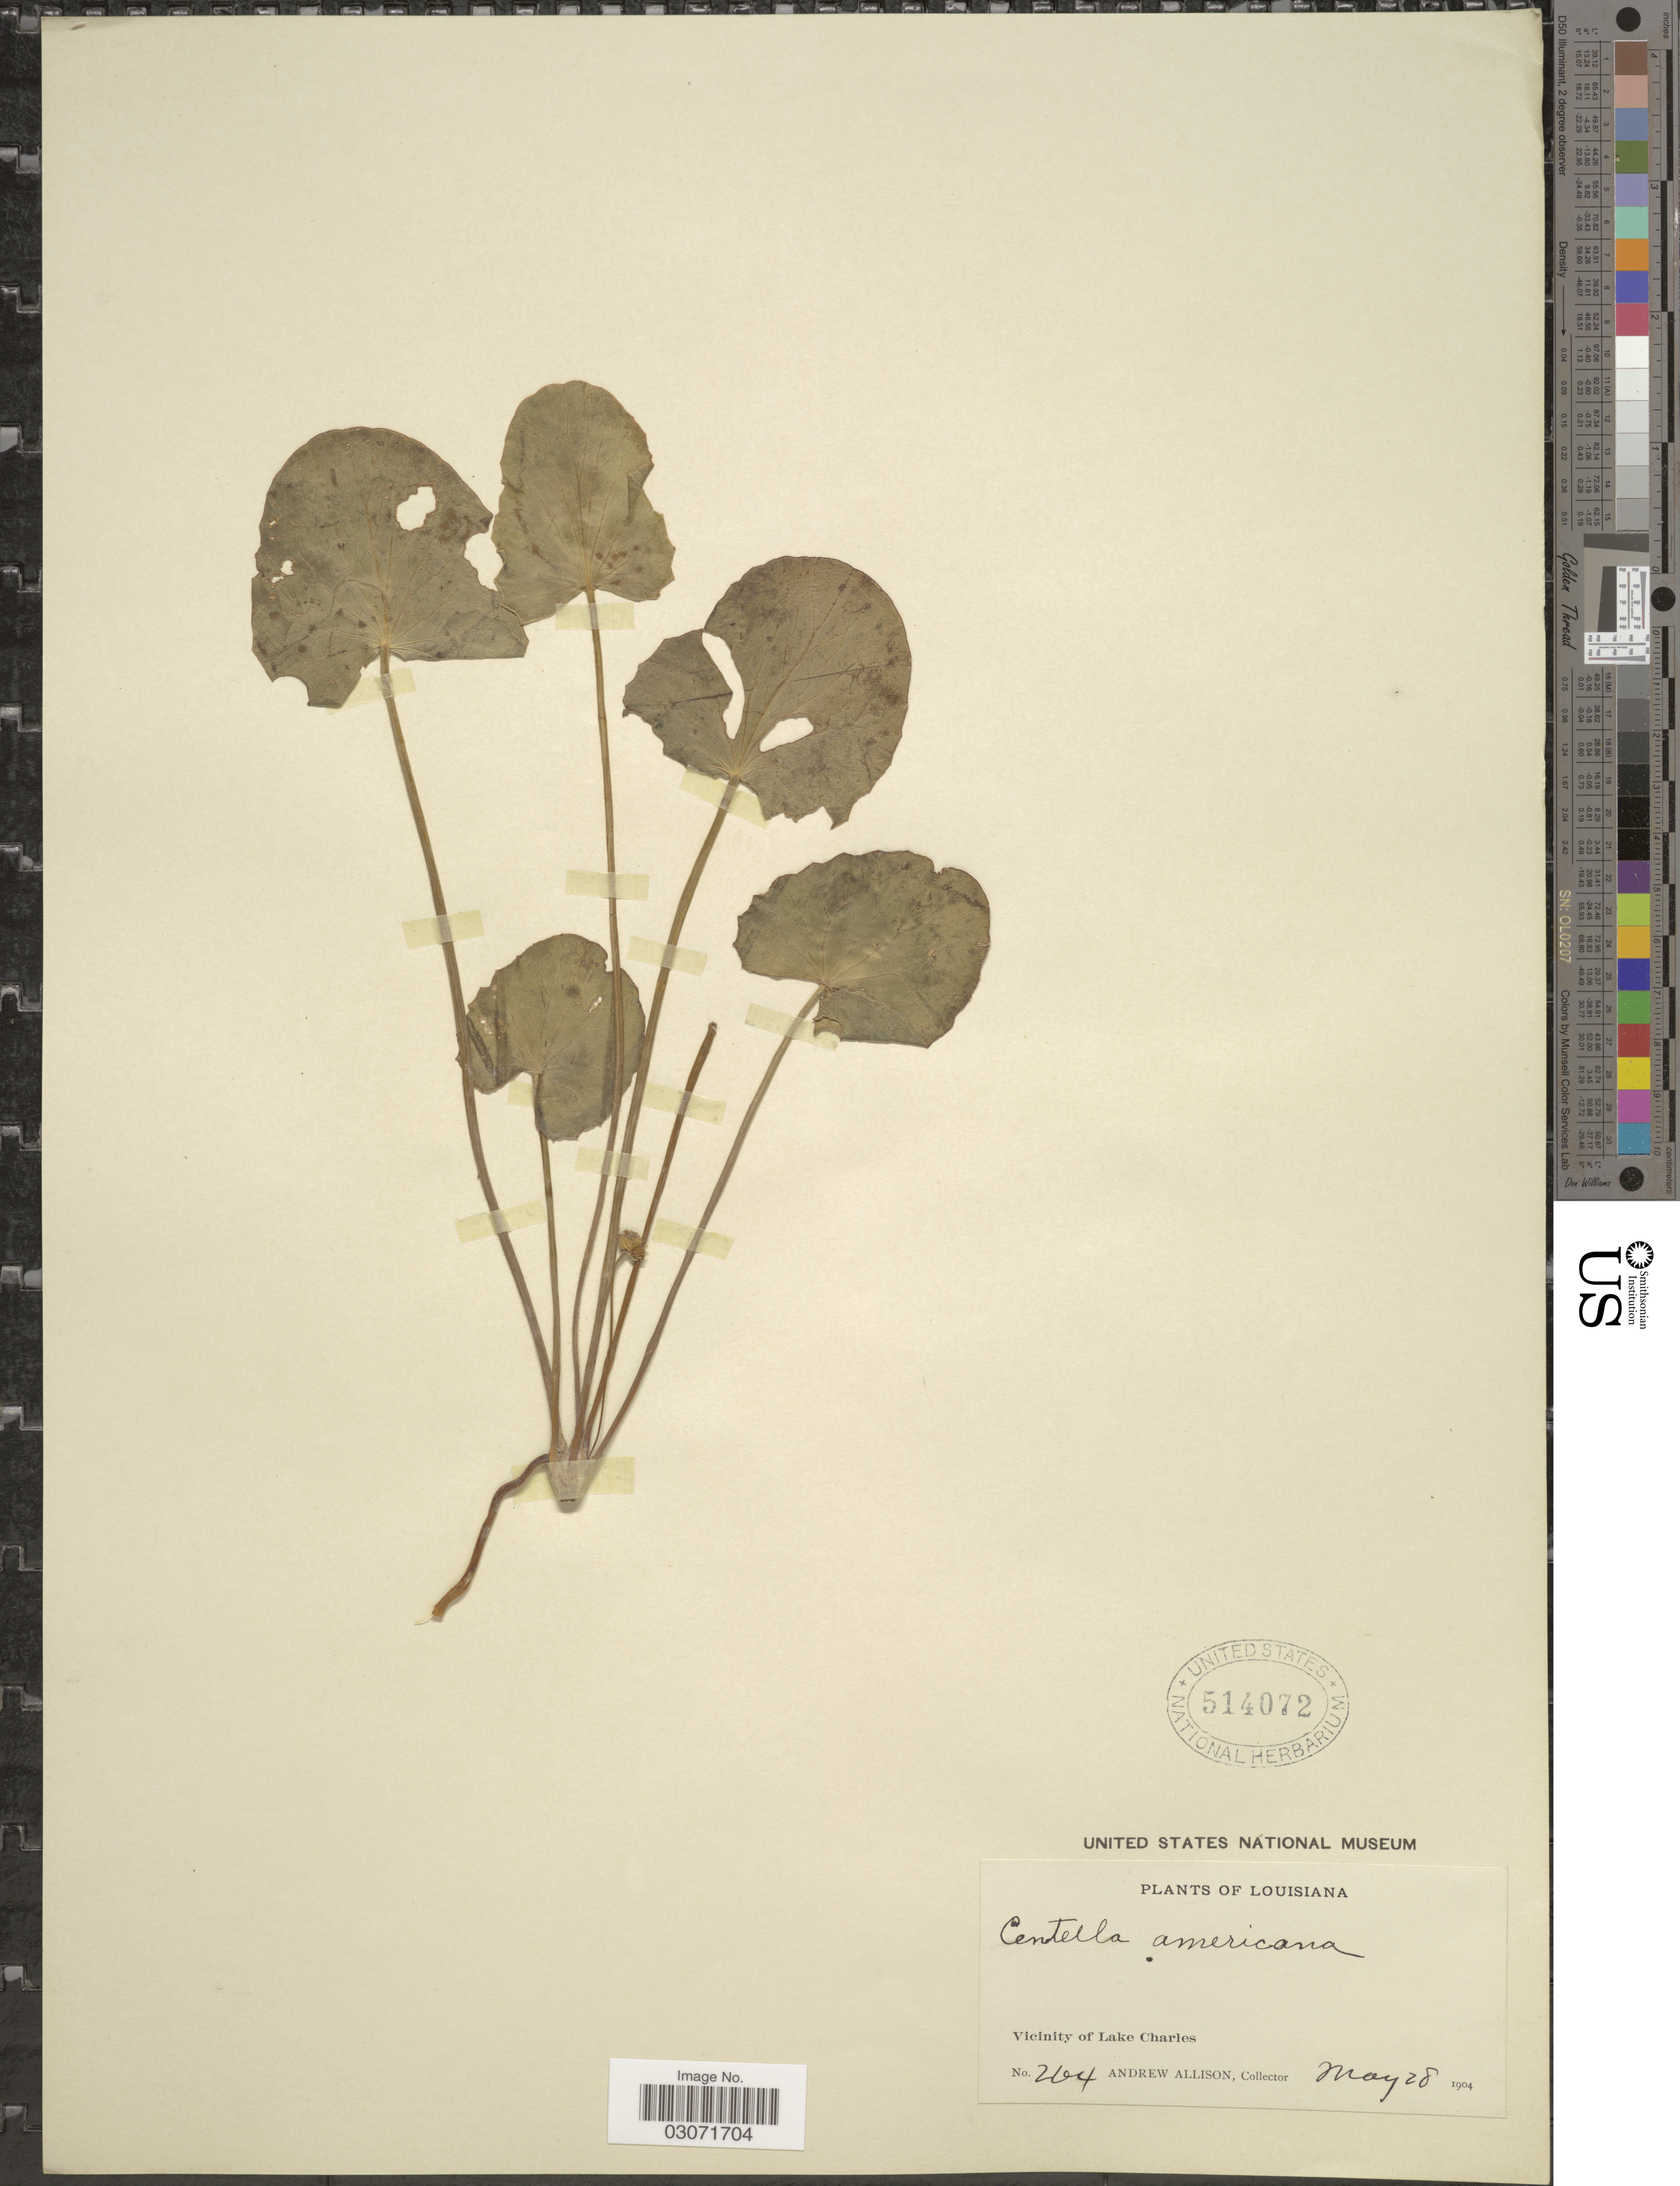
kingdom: Plantae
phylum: Tracheophyta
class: Magnoliopsida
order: Apiales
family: Apiaceae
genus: Centella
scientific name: Centella asiatica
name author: (L.) Urb.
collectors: A. Allison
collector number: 264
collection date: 1904-05-28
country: United States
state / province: Louisiana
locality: Vicinity of Lake Charles.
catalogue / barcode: US 514072